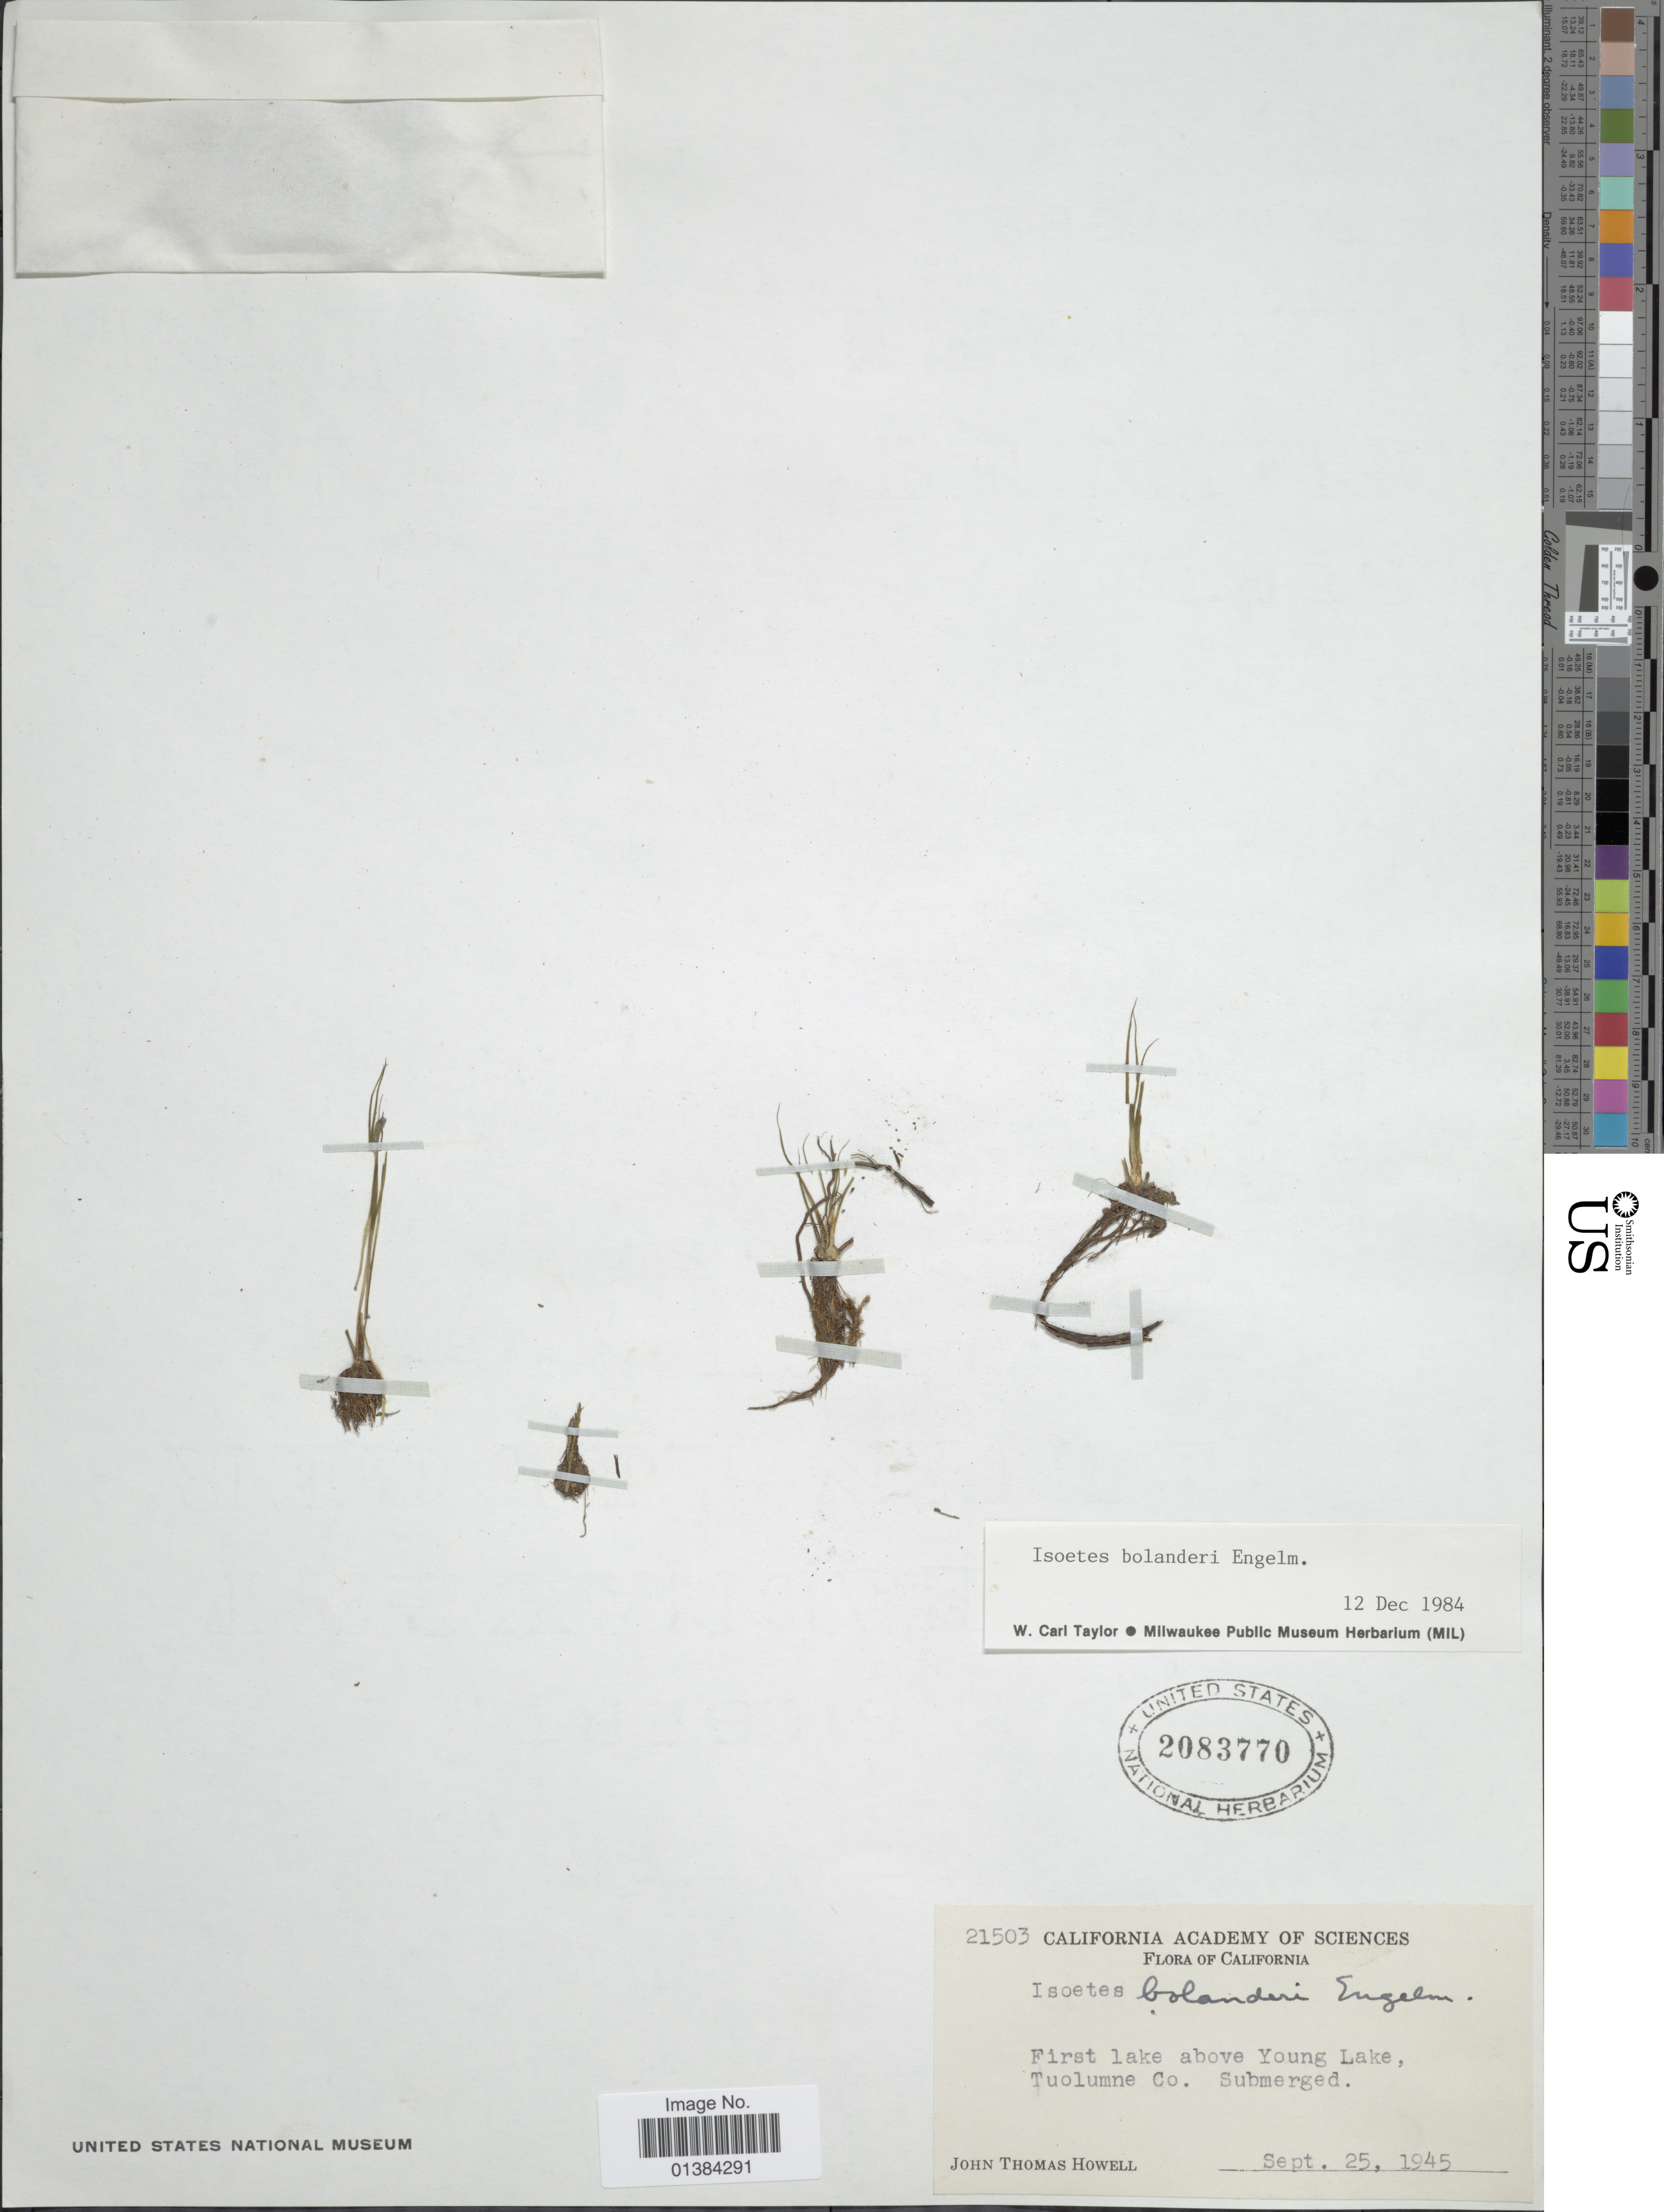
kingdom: Plantae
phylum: Tracheophyta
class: Lycopodiopsida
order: Isoetales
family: Isoetaceae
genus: Isoetes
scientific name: Isoetes bolanderi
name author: Engelm.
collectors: J. T. Howell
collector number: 21503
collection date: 1945-09-25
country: United States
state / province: California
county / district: Tuolumne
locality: First lake above Young Lake, Tuolumne Co.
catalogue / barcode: US 2083770